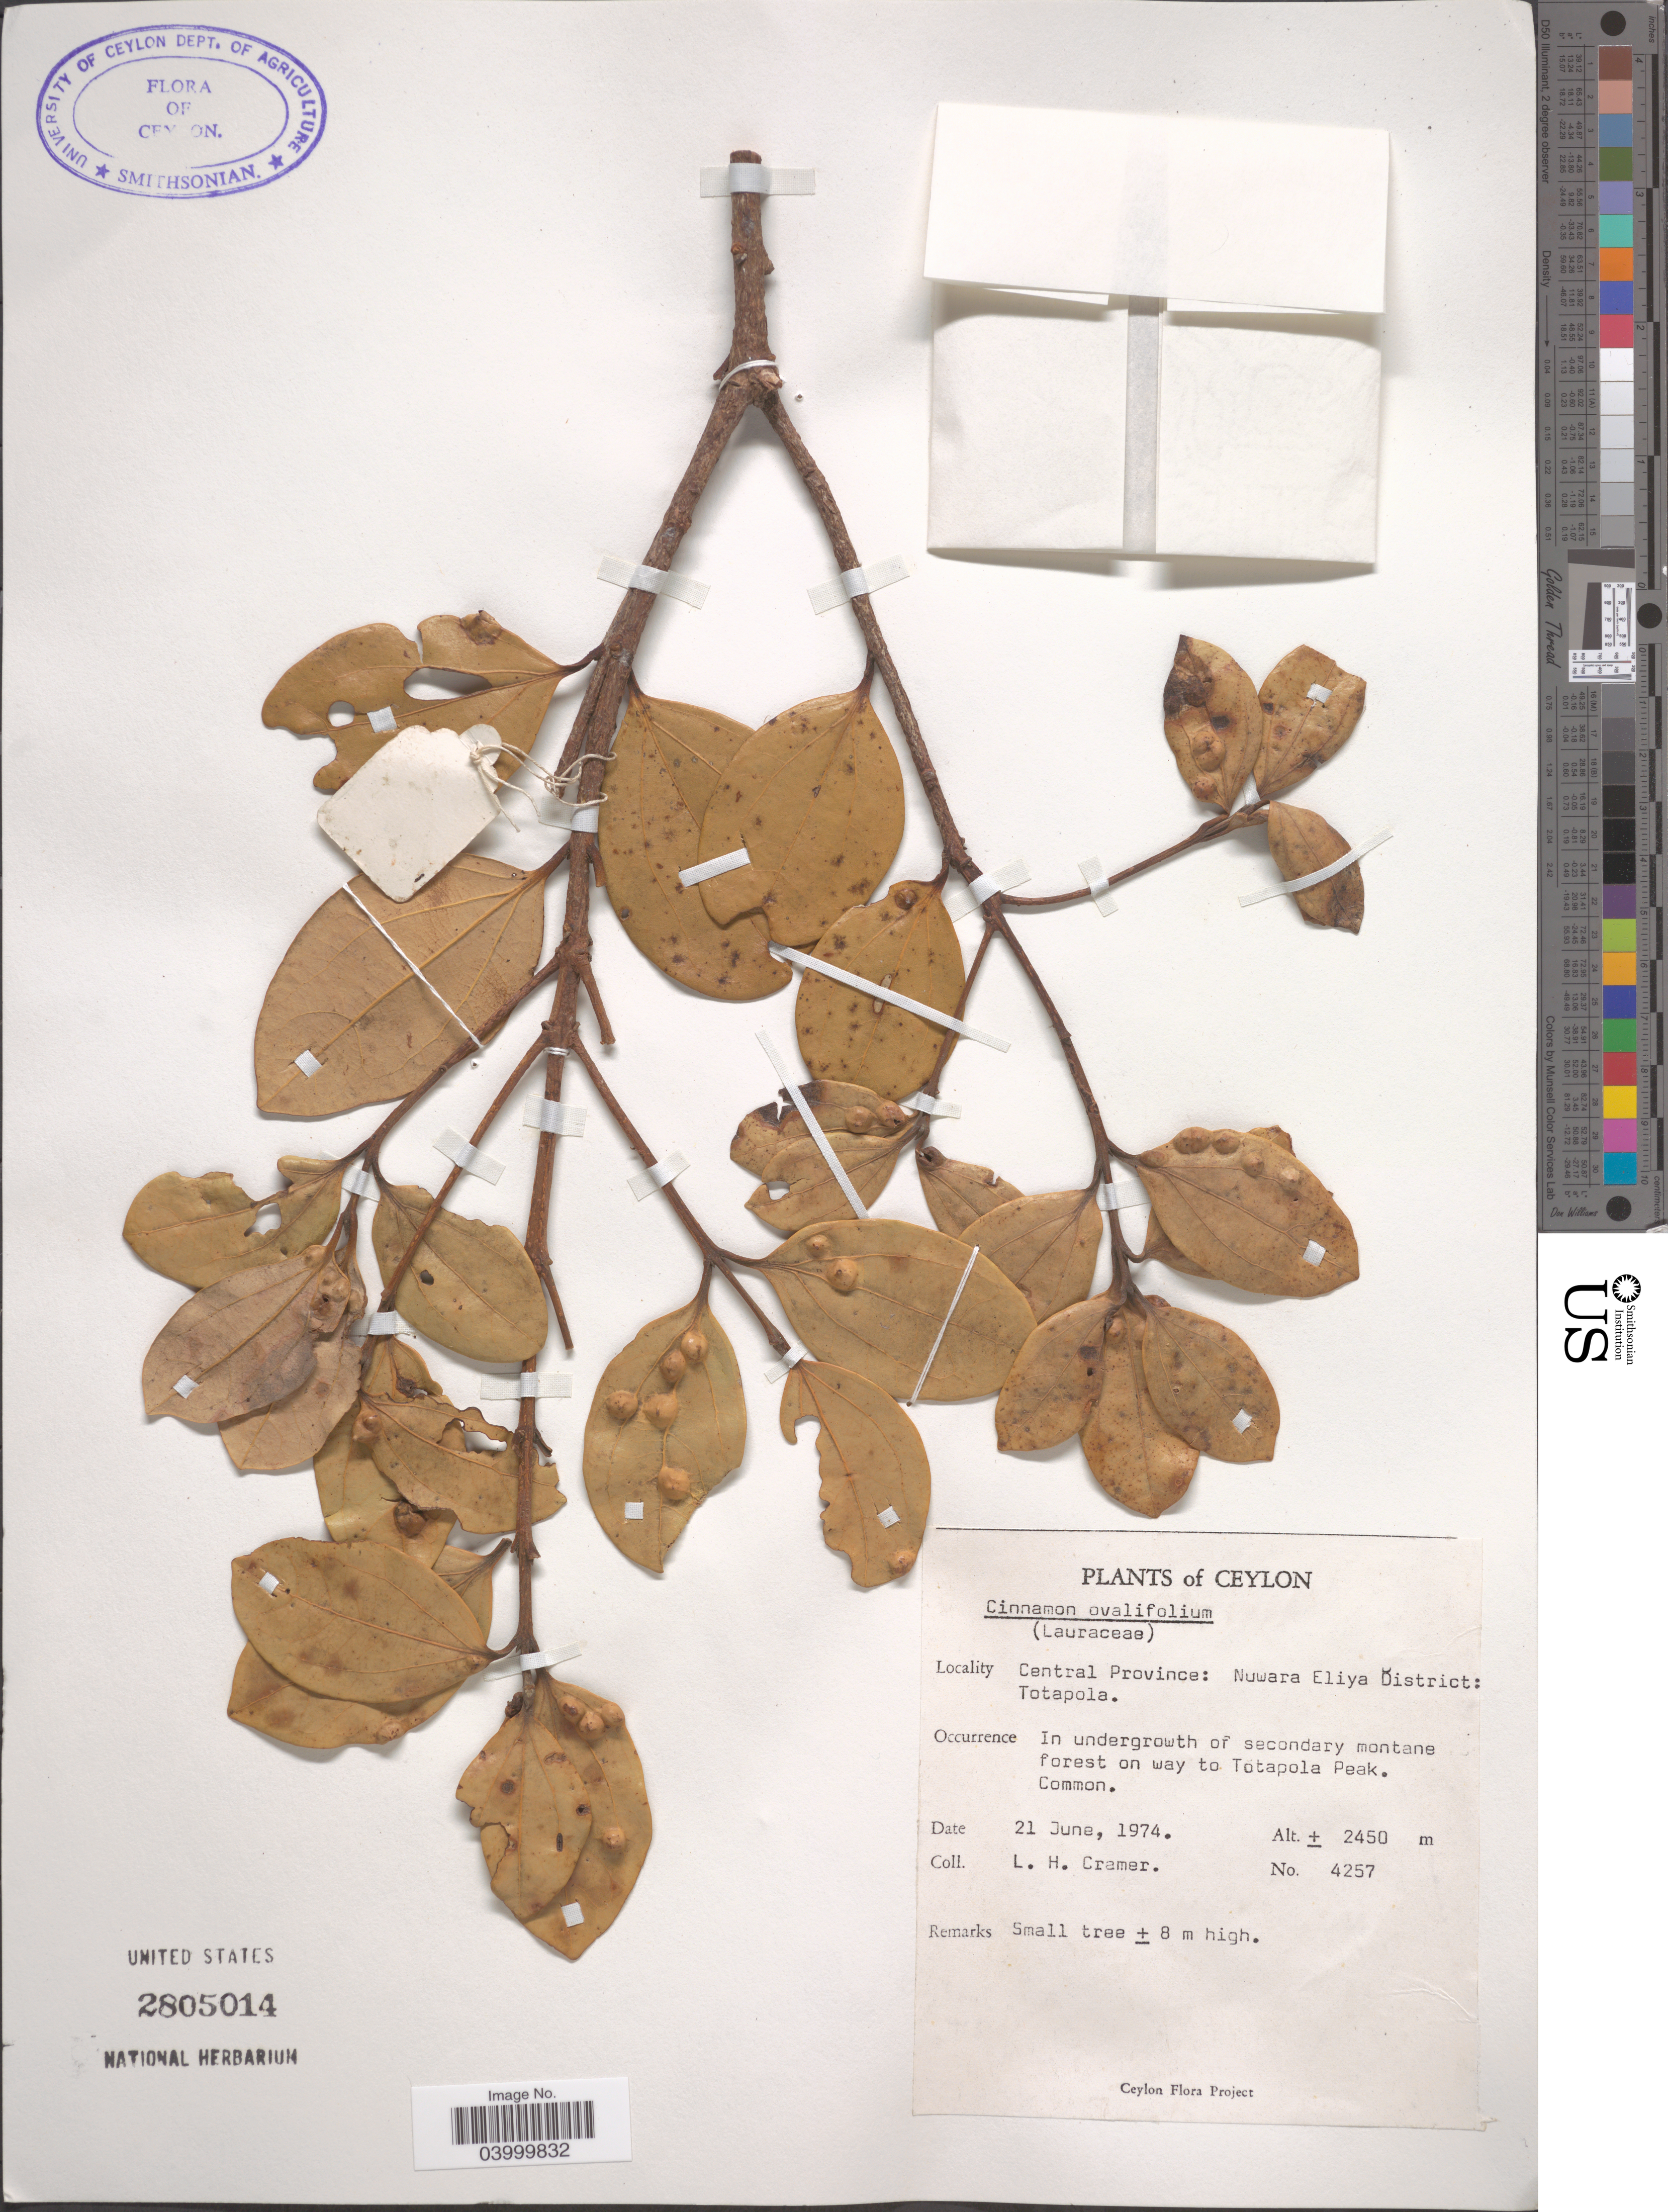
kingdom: Plantae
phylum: Tracheophyta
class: Magnoliopsida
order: Laurales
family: Lauraceae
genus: Cinnamomum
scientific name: Cinnamomum ovalifolium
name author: Wight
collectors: L. H. Cramer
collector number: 4257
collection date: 1974-06-21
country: Sri Lanka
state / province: Central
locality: Ceylon. Nuwara Eliya District: Totapola. Forest on way to Totapola Peak.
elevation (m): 2450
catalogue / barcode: US 2805014